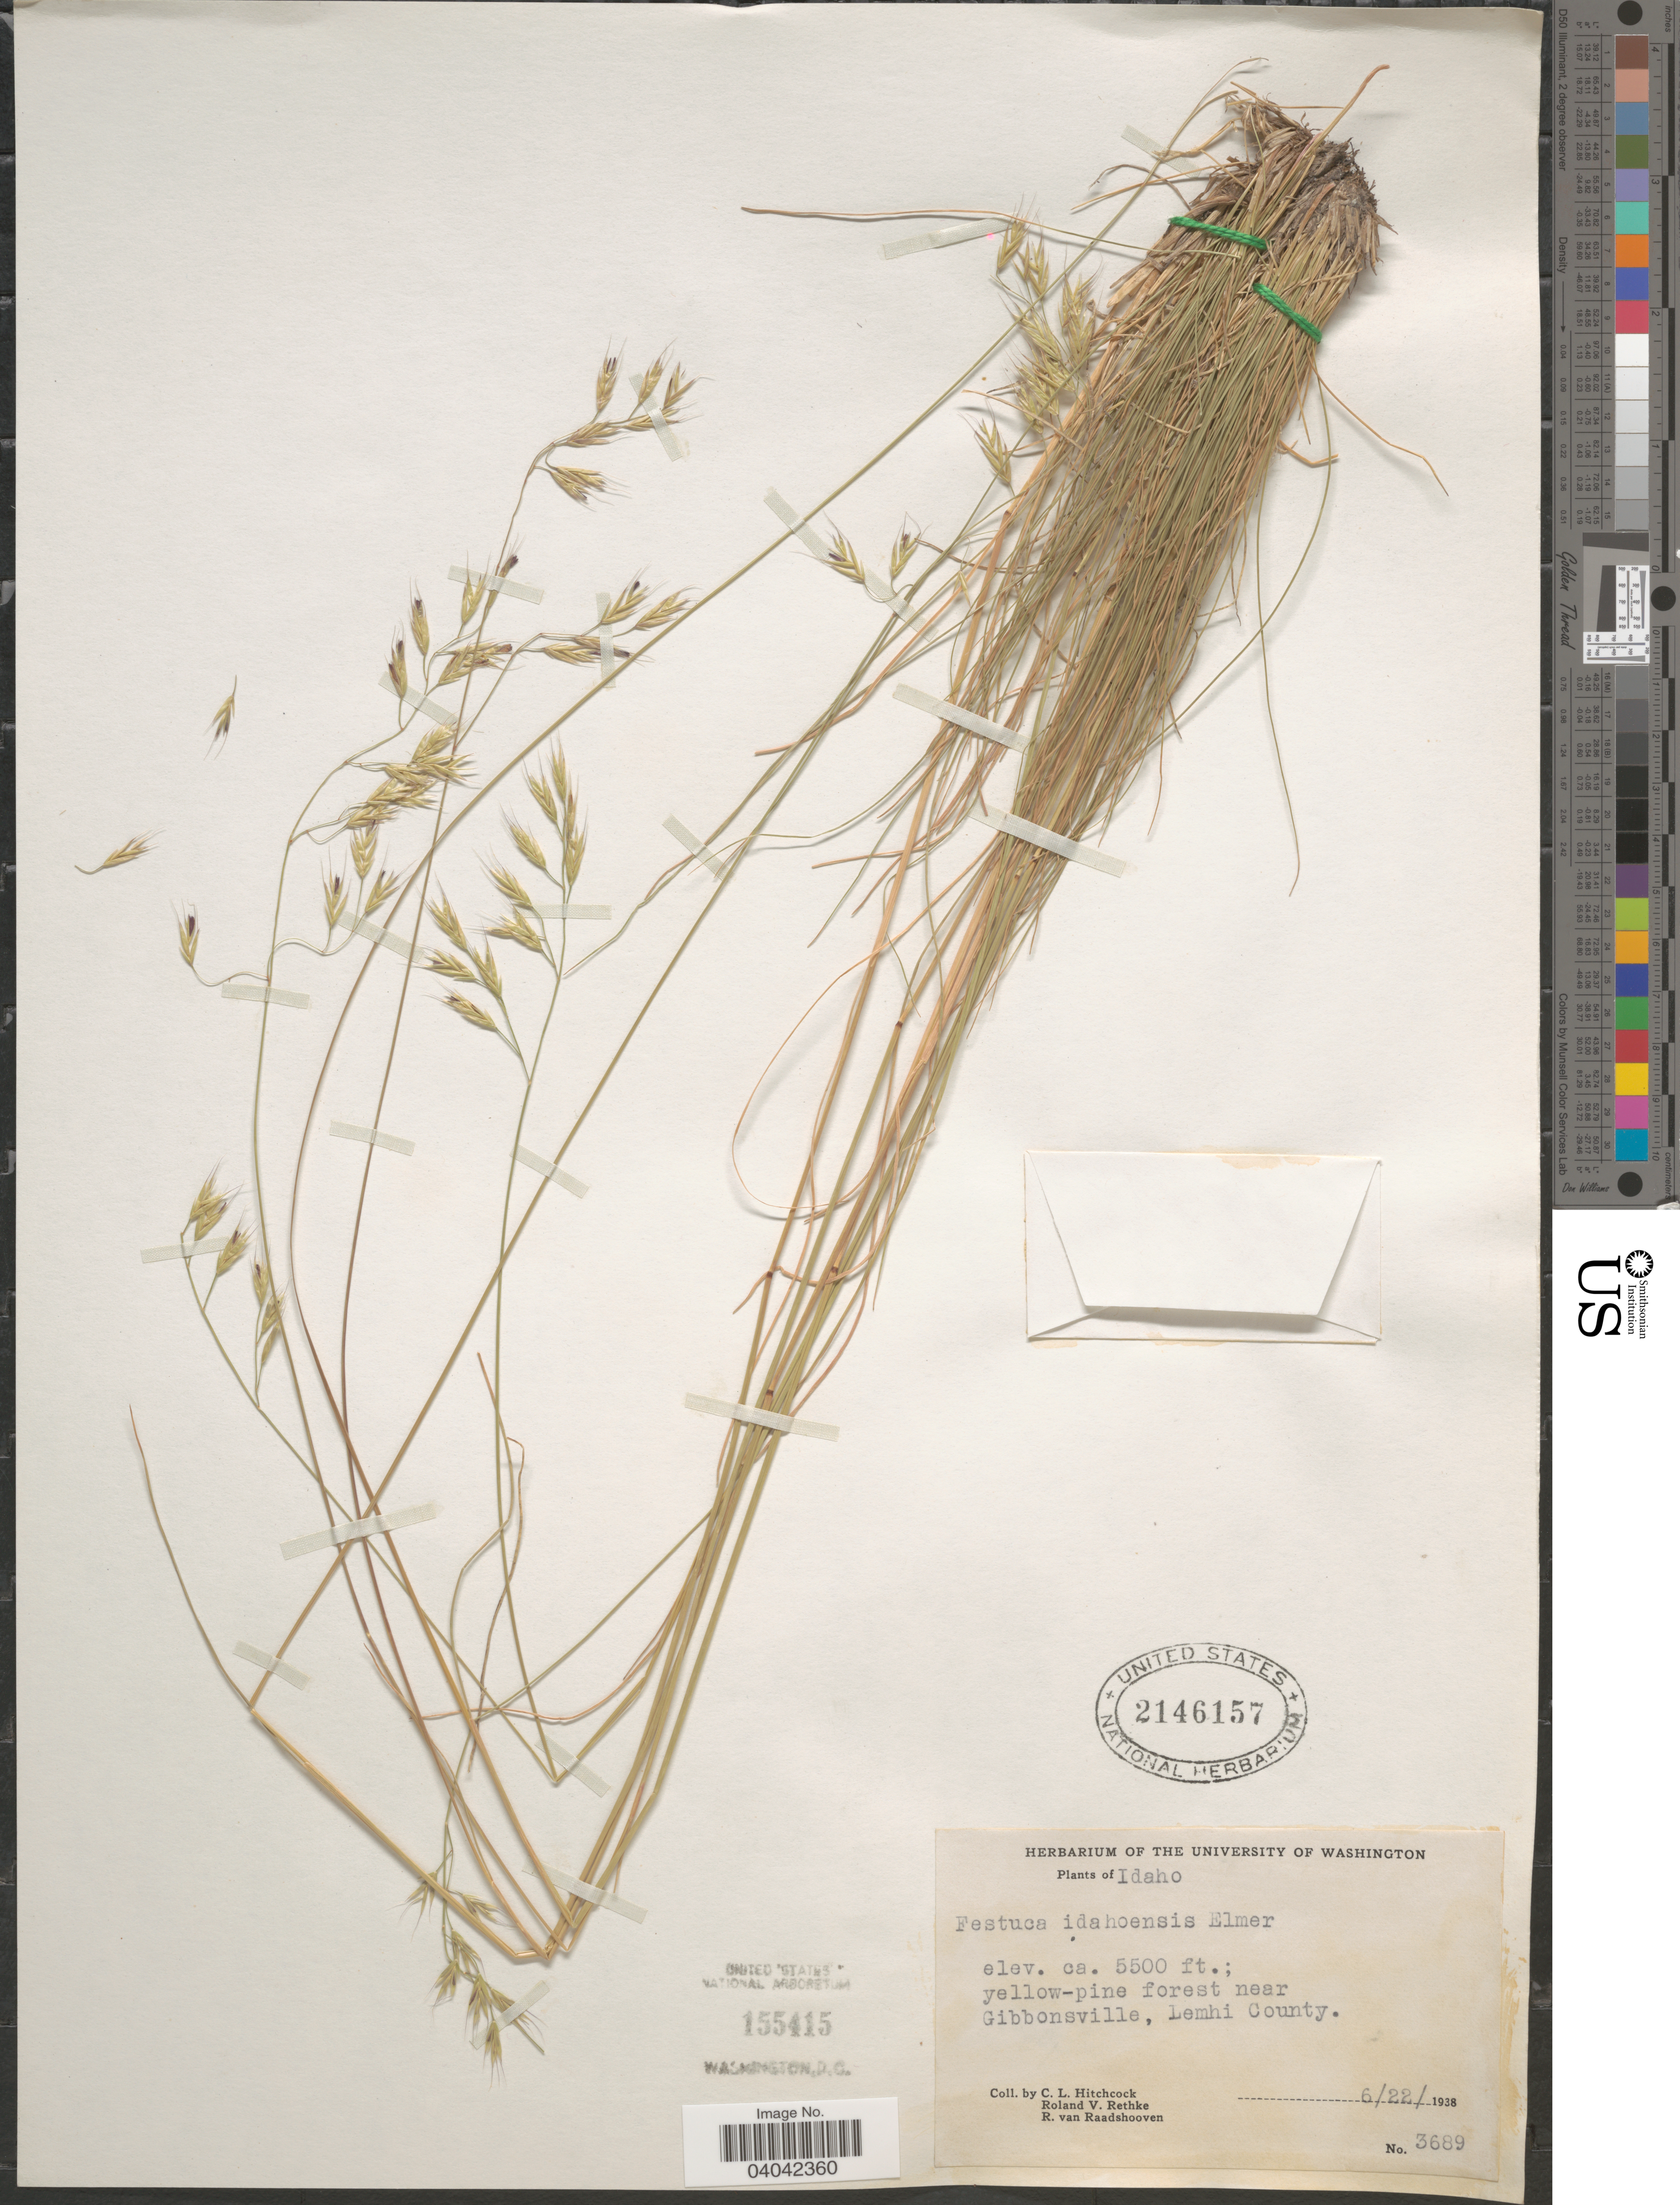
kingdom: Plantae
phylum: Tracheophyta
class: Liliopsida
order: Poales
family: Poaceae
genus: Festuca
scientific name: Festuca idahoensis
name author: Elmer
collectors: C. L. Hitchcock, R. Rethke & R. Raadshooven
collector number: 3689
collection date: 1938-06-22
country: United States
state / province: Idaho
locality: Yellow-pine forest near Gibbonsville, Lemhi County.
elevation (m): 1676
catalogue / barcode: US 2146157